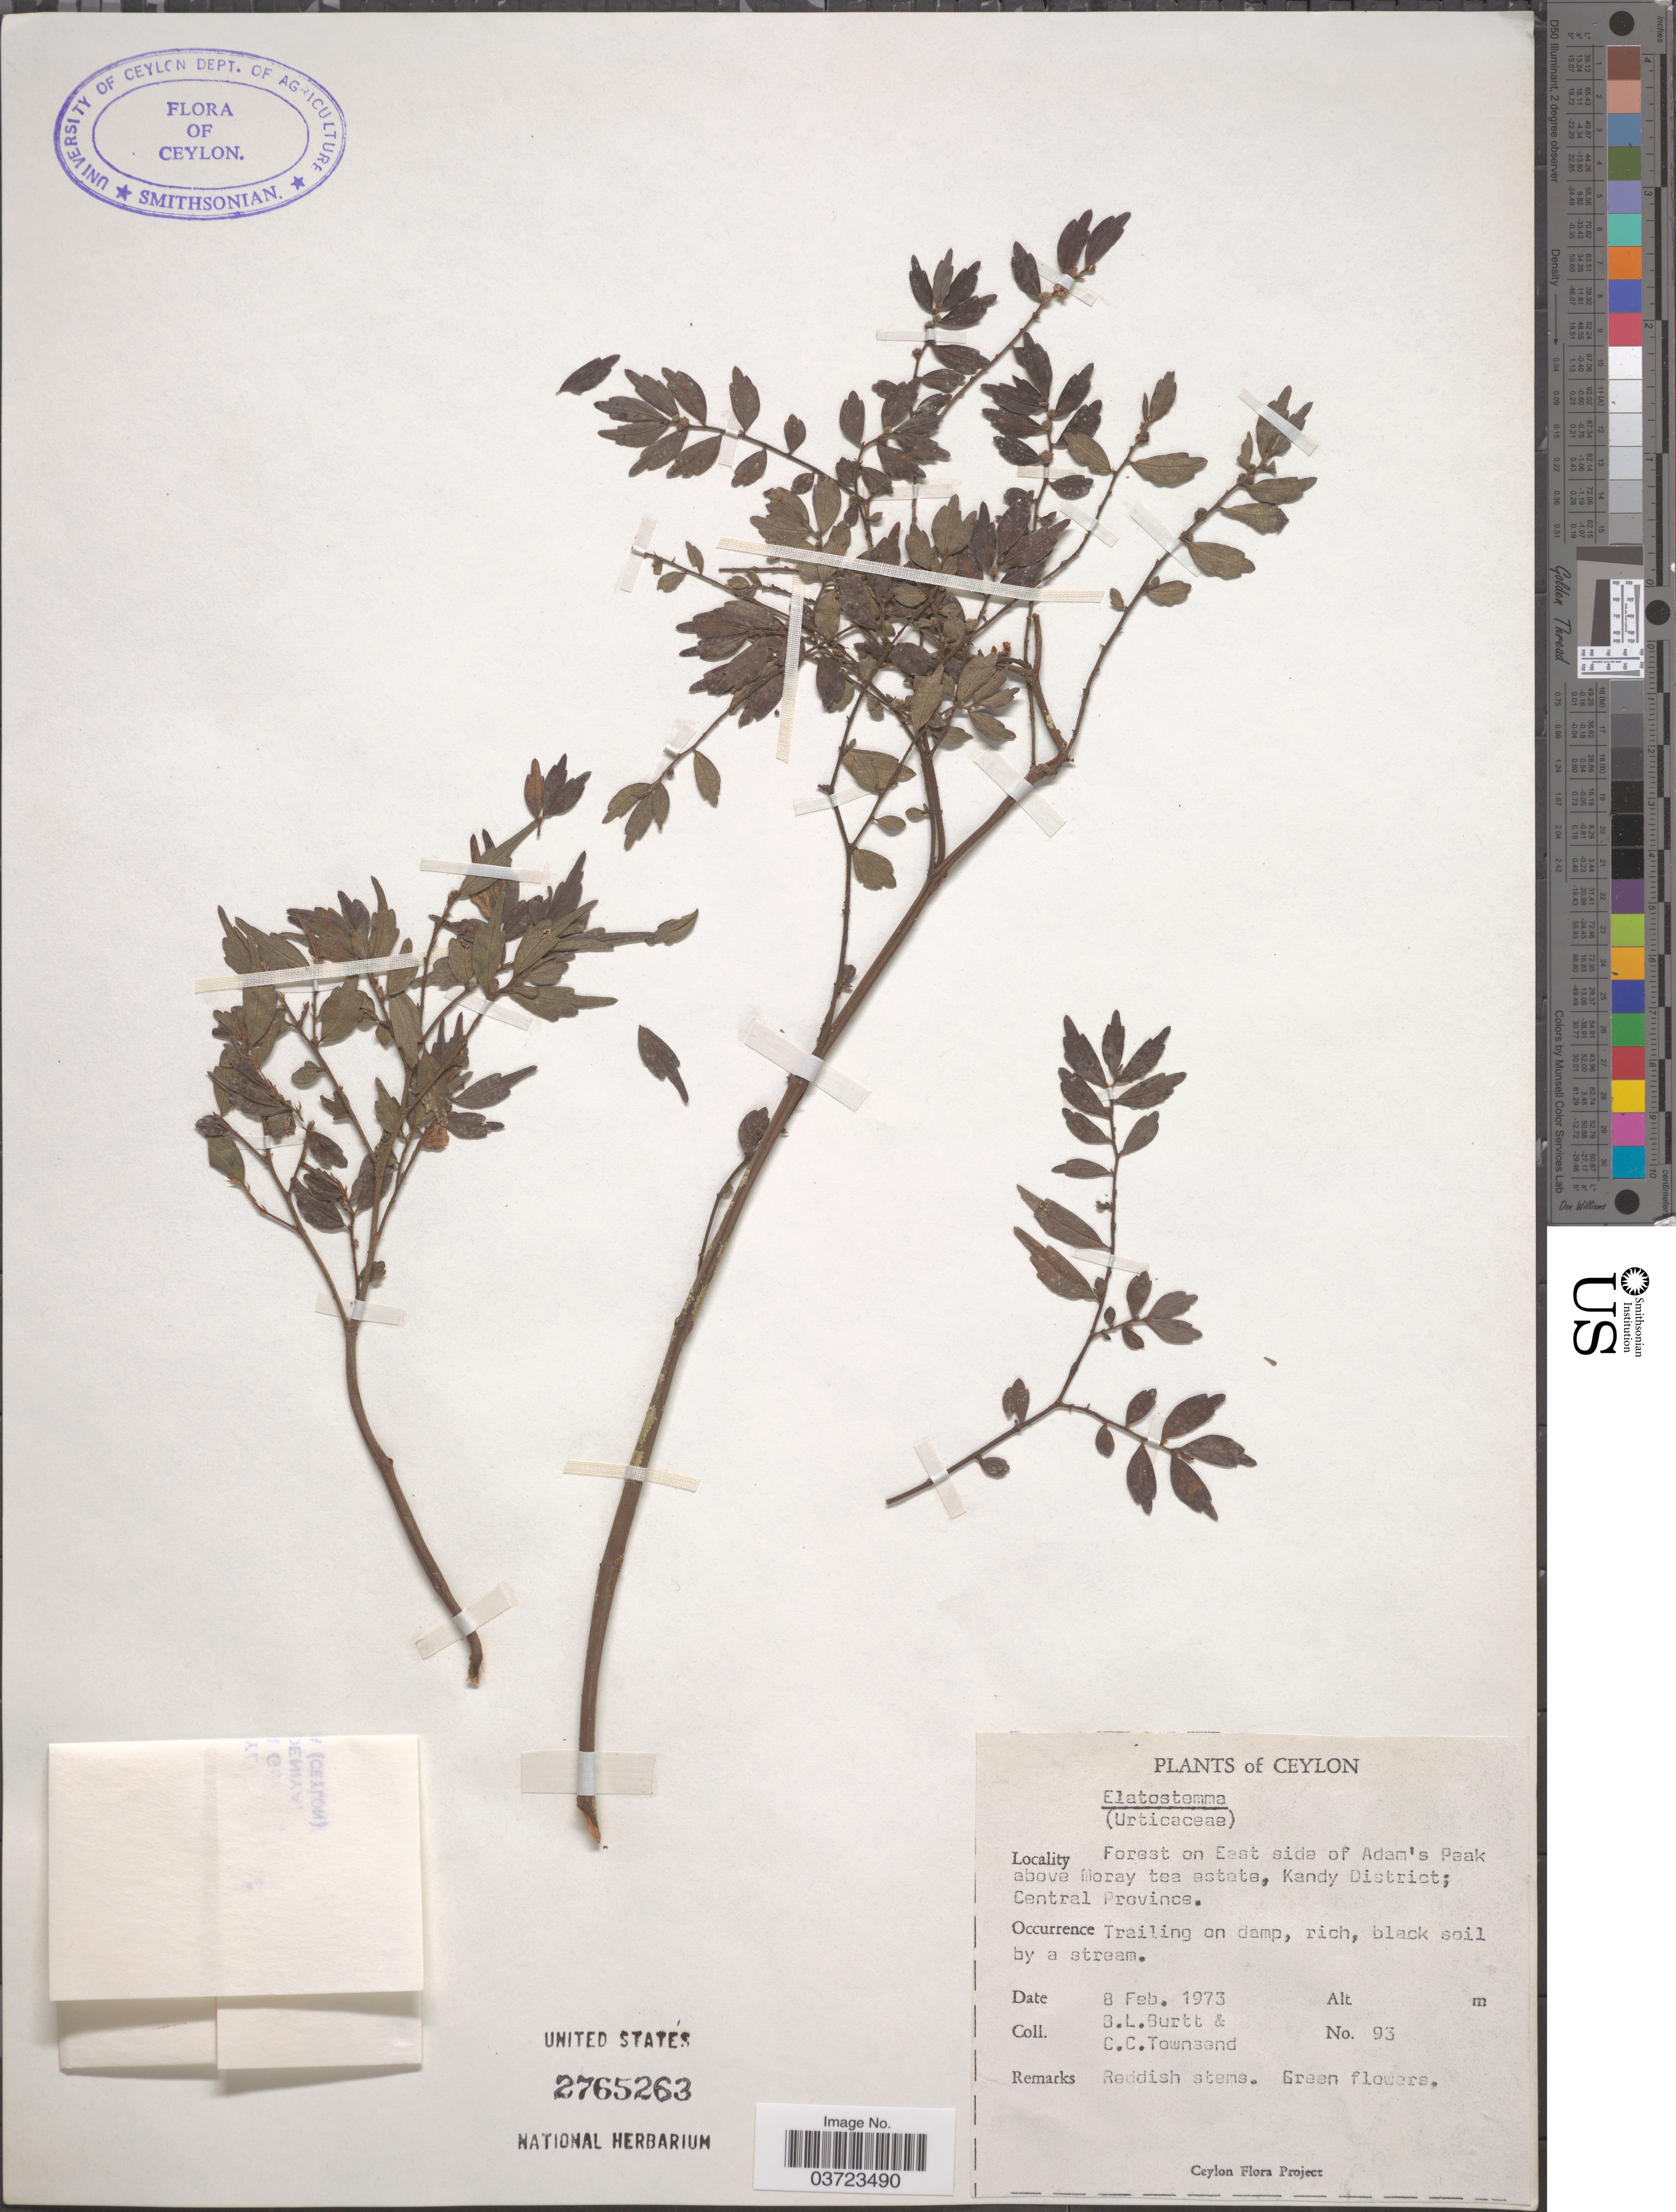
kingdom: Plantae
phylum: Tracheophyta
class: Magnoliopsida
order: Rosales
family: Urticaceae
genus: Elatostema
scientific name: Elatostema sp.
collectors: B. L. Burtt & C. C. Townsend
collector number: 93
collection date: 1973-02-08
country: Sri Lanka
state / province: Central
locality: Ceylon. Forest on East side of Adam's Peak above Moray tea estate, Kandy District; Central Province.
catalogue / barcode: US 2765263